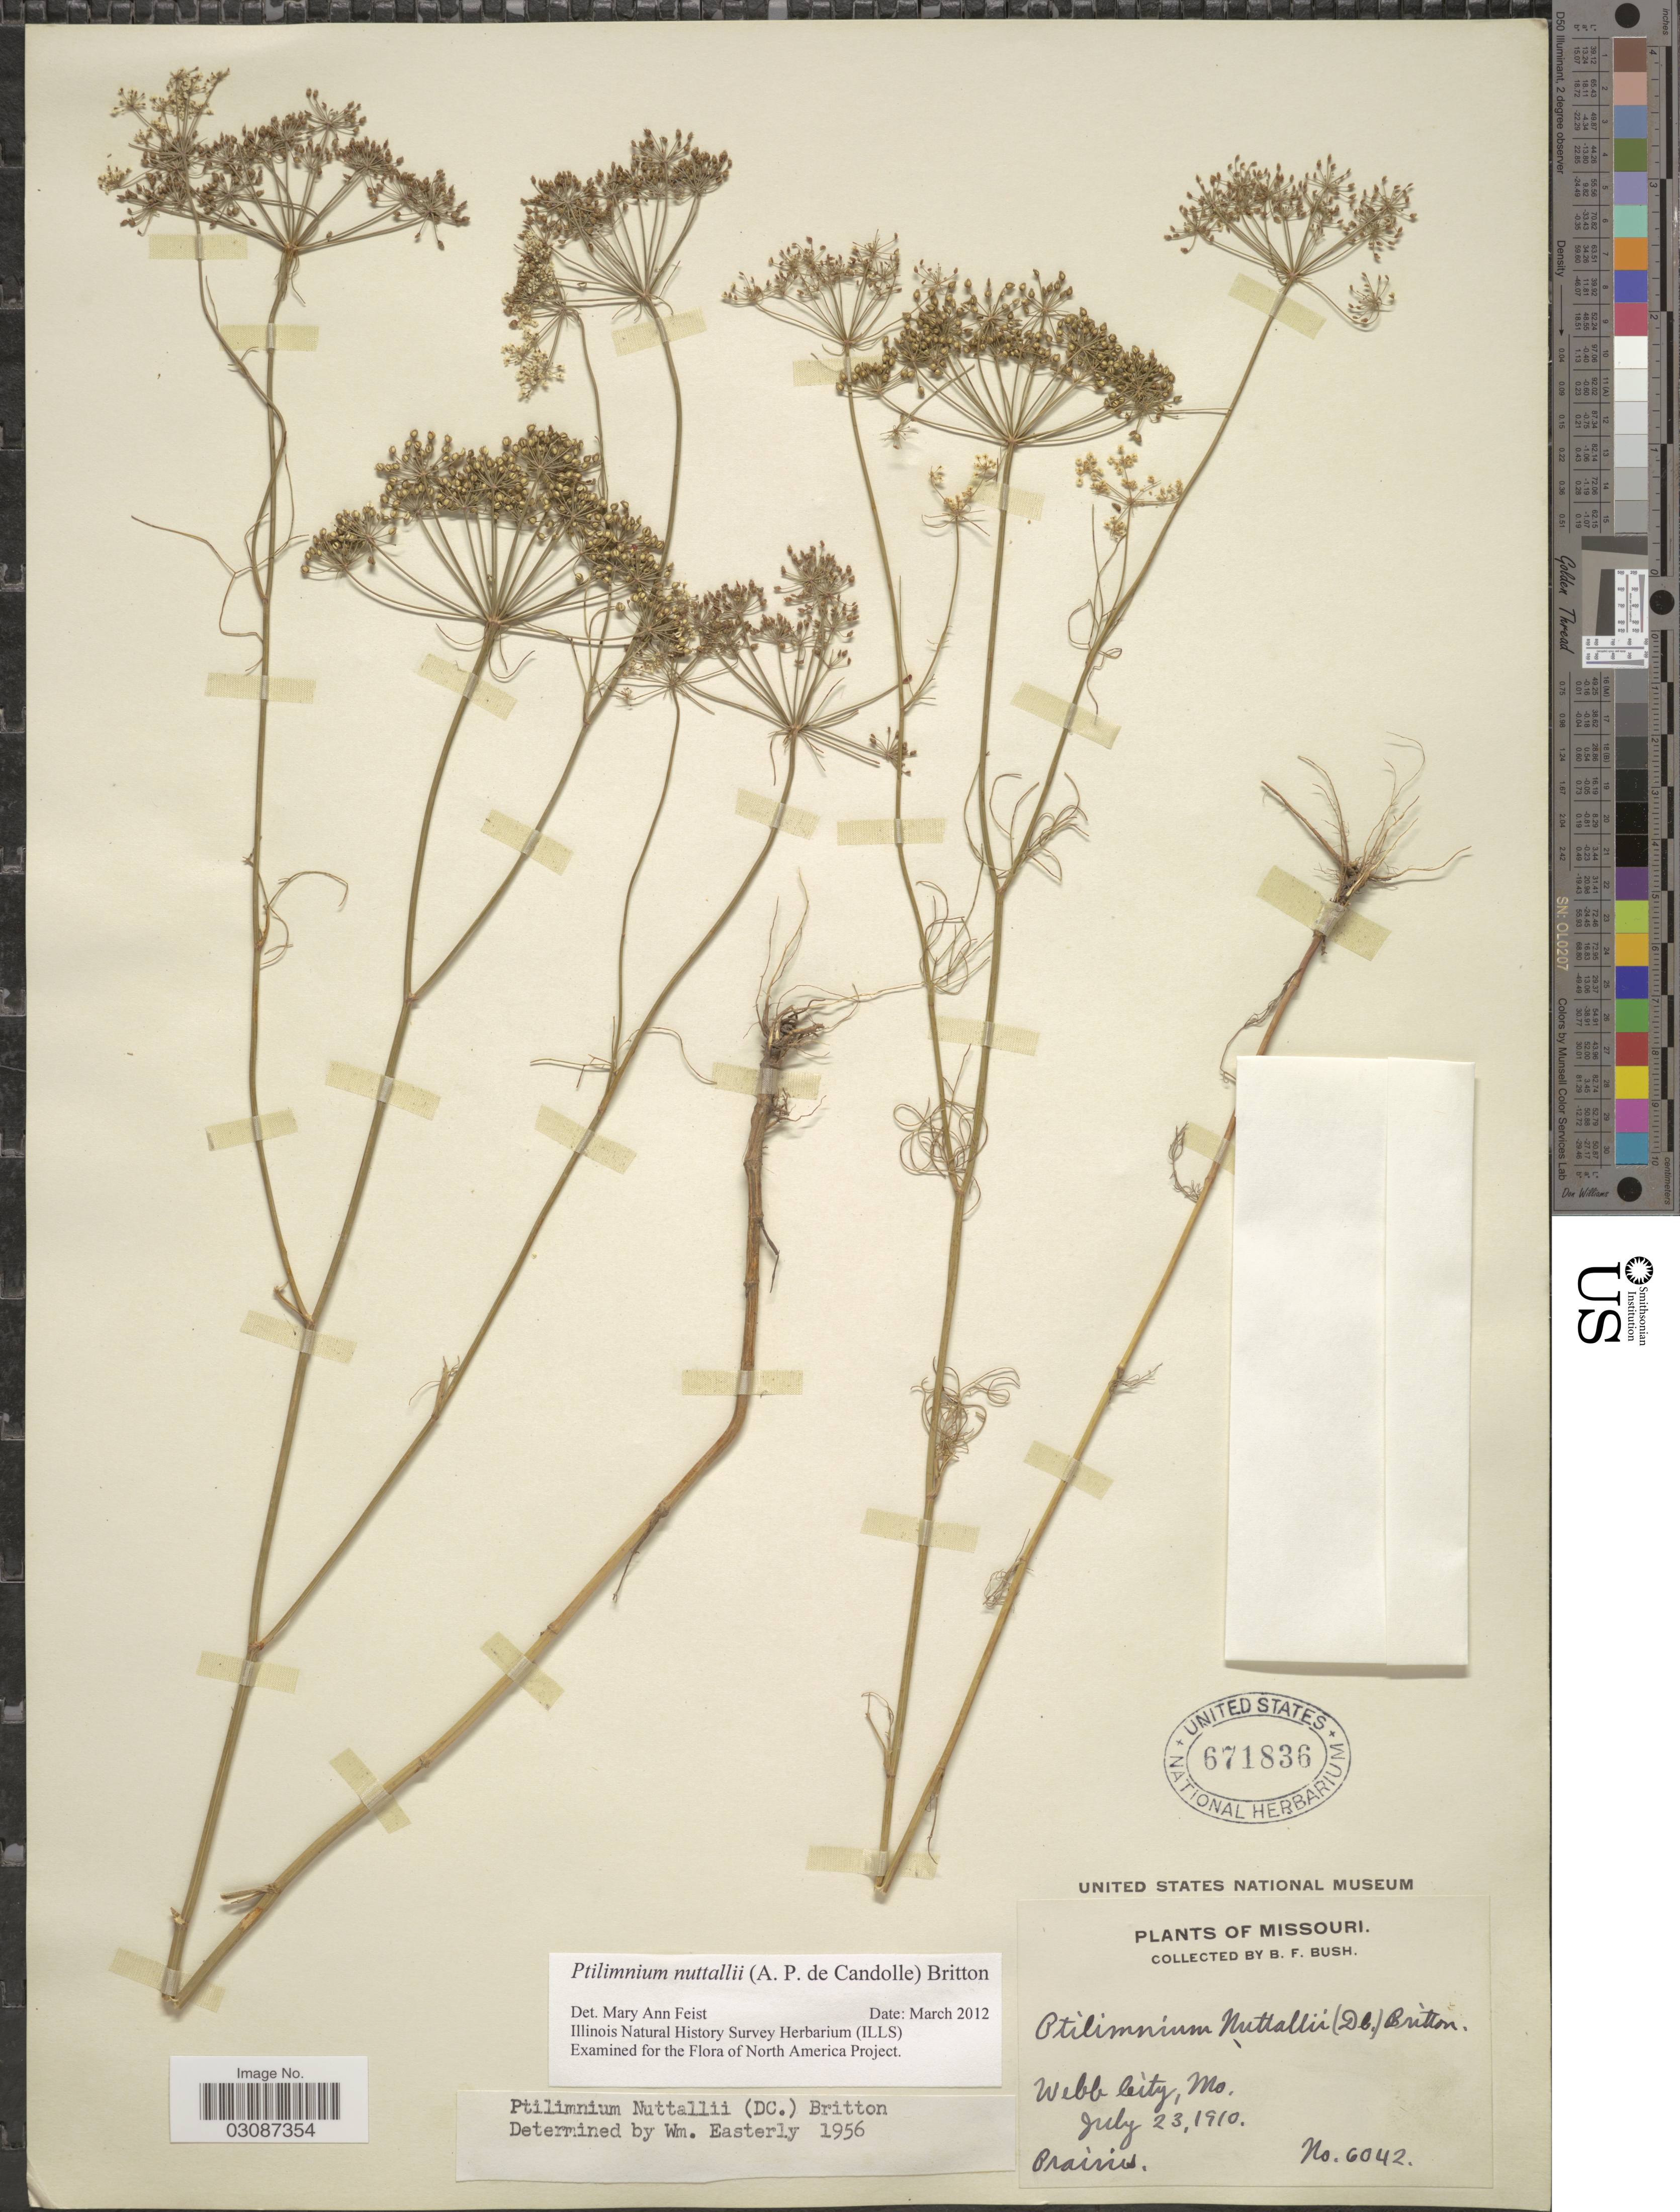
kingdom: Plantae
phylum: Tracheophyta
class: Magnoliopsida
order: Apiales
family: Apiaceae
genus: Ptilimnium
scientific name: Ptilimnium nuttallii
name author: (DC.) Britton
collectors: B. F. Bush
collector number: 6042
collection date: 1910-07-23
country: United States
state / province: Missouri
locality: Webb City.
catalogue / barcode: US 671836